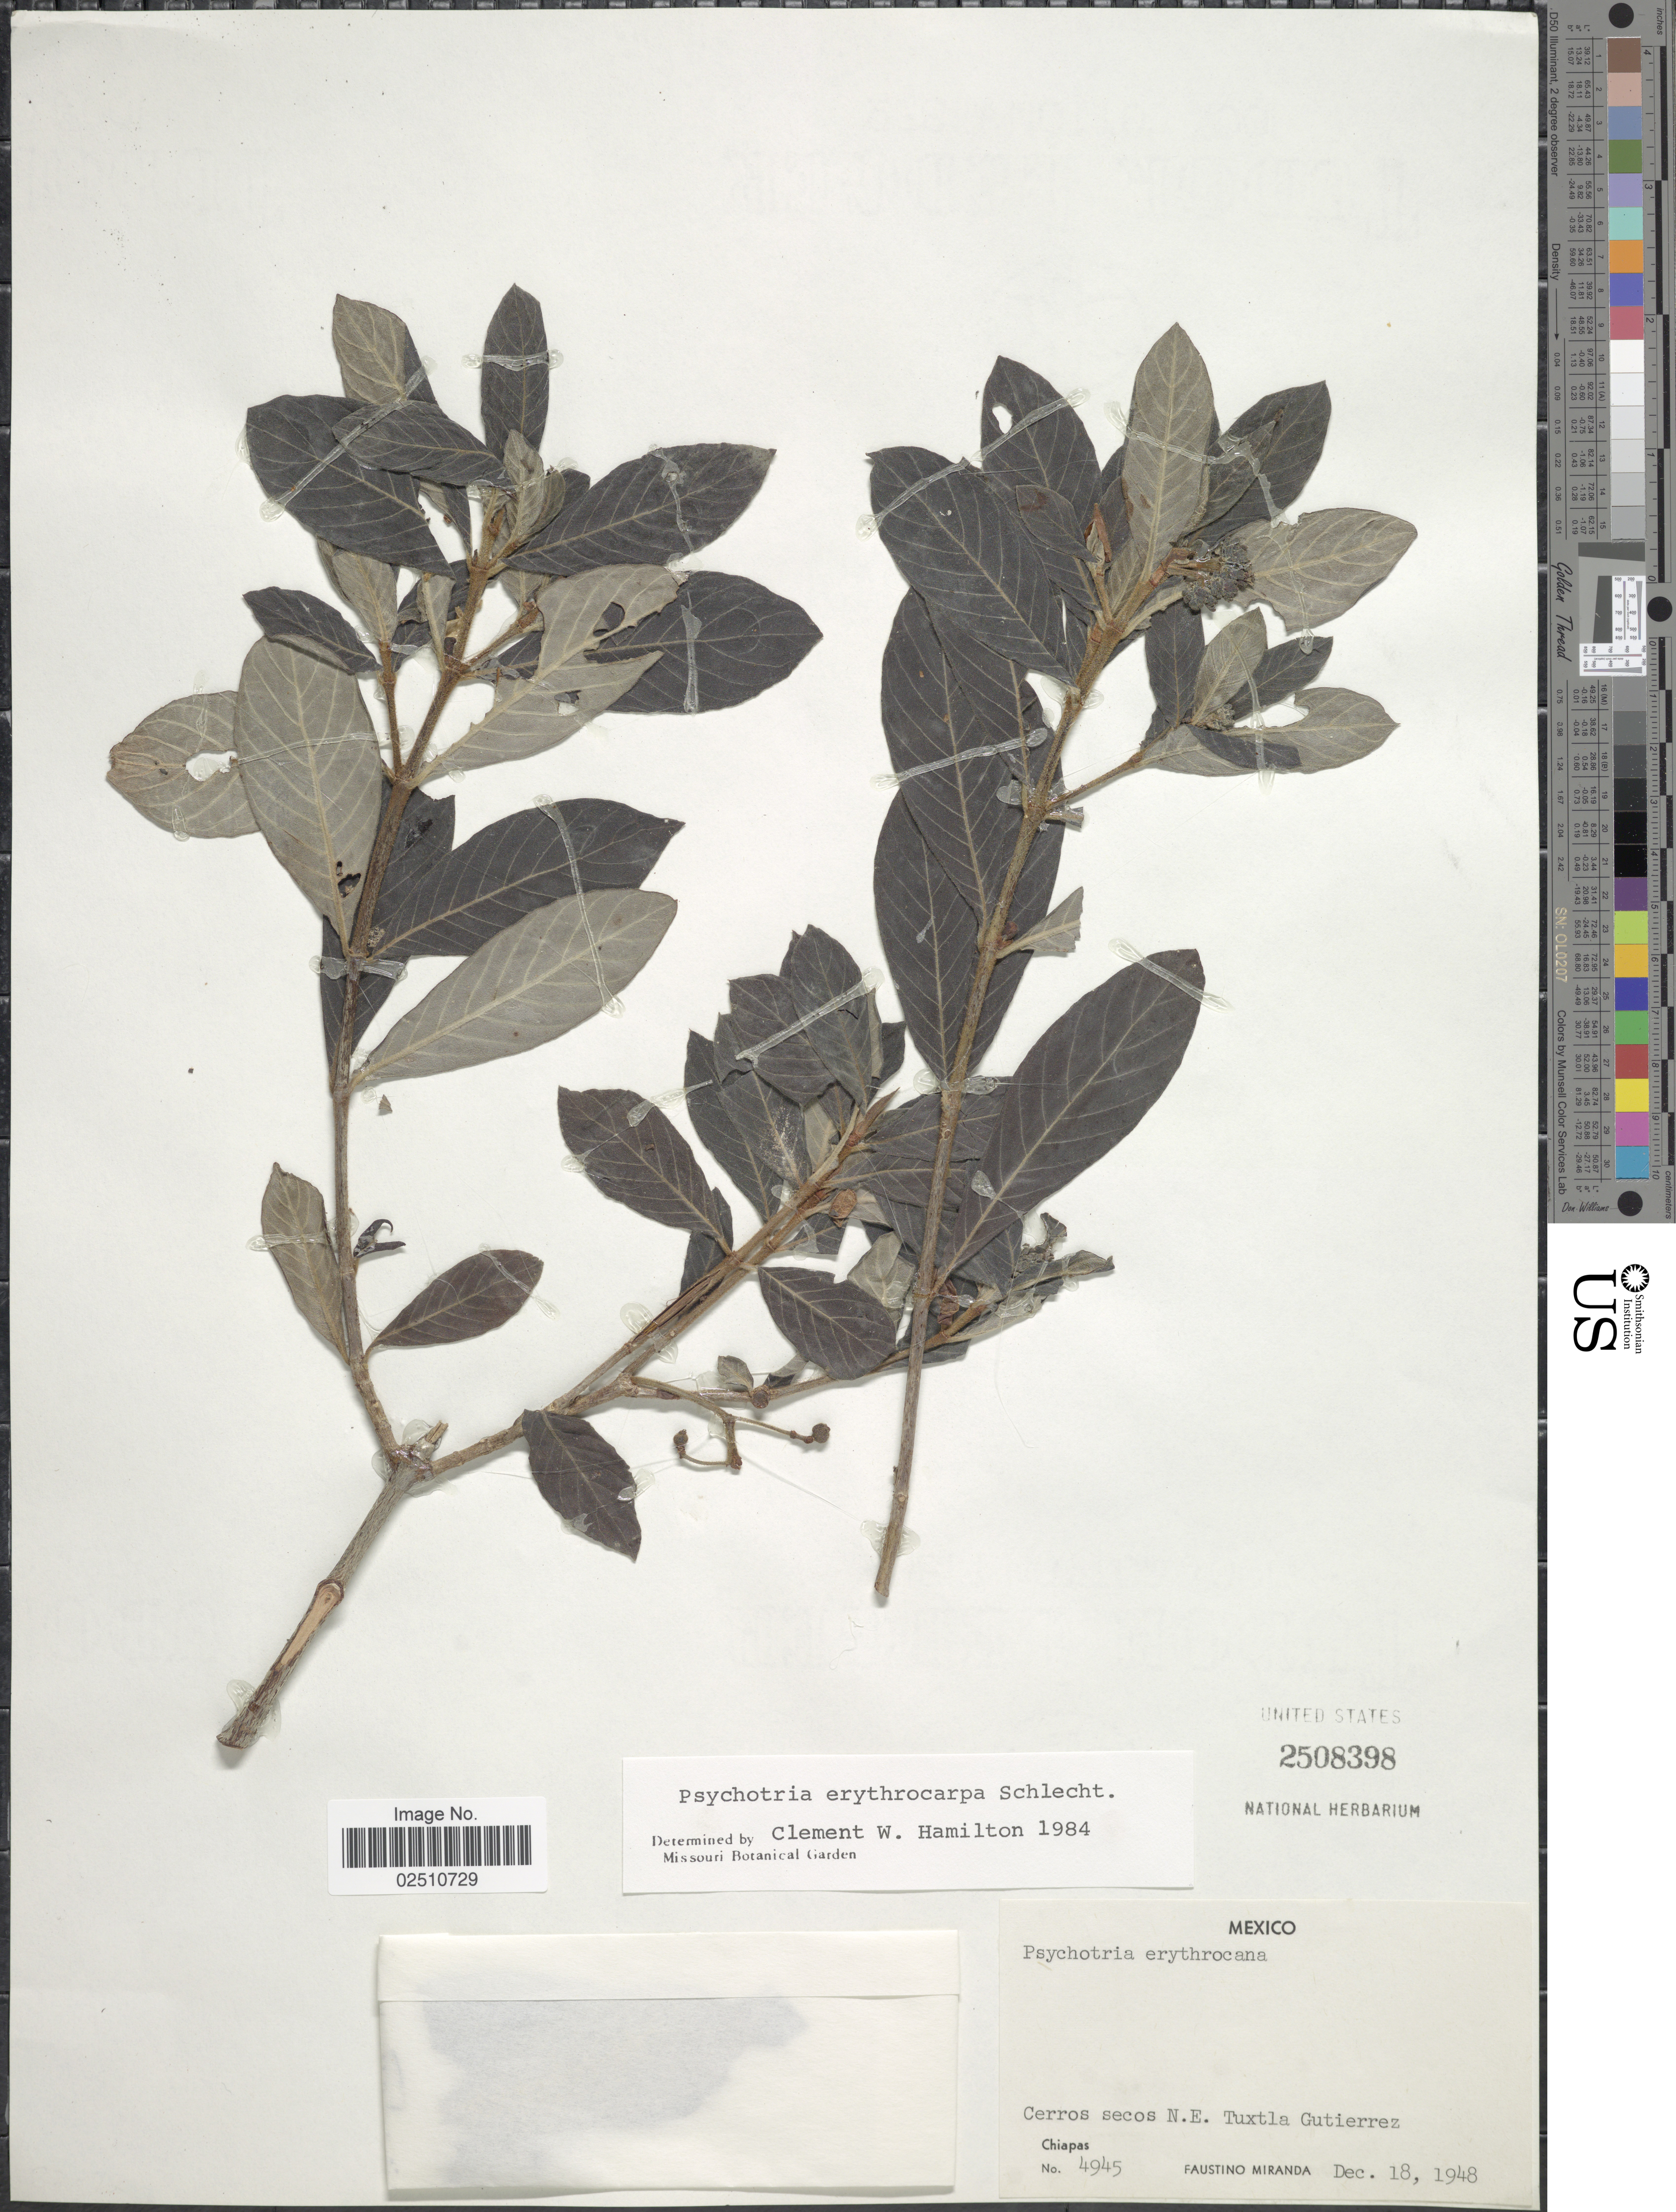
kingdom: Plantae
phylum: Tracheophyta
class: Magnoliopsida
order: Gentianales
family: Rubiaceae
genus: Psychotria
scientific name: Psychotria erythrocarpa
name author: Schltdl.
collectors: F. Miranda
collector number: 4945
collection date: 1948-12-18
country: Mexico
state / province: Chiapas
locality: Cerros secos N.E. Tuxtla Gutierrez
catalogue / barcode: US 2508398